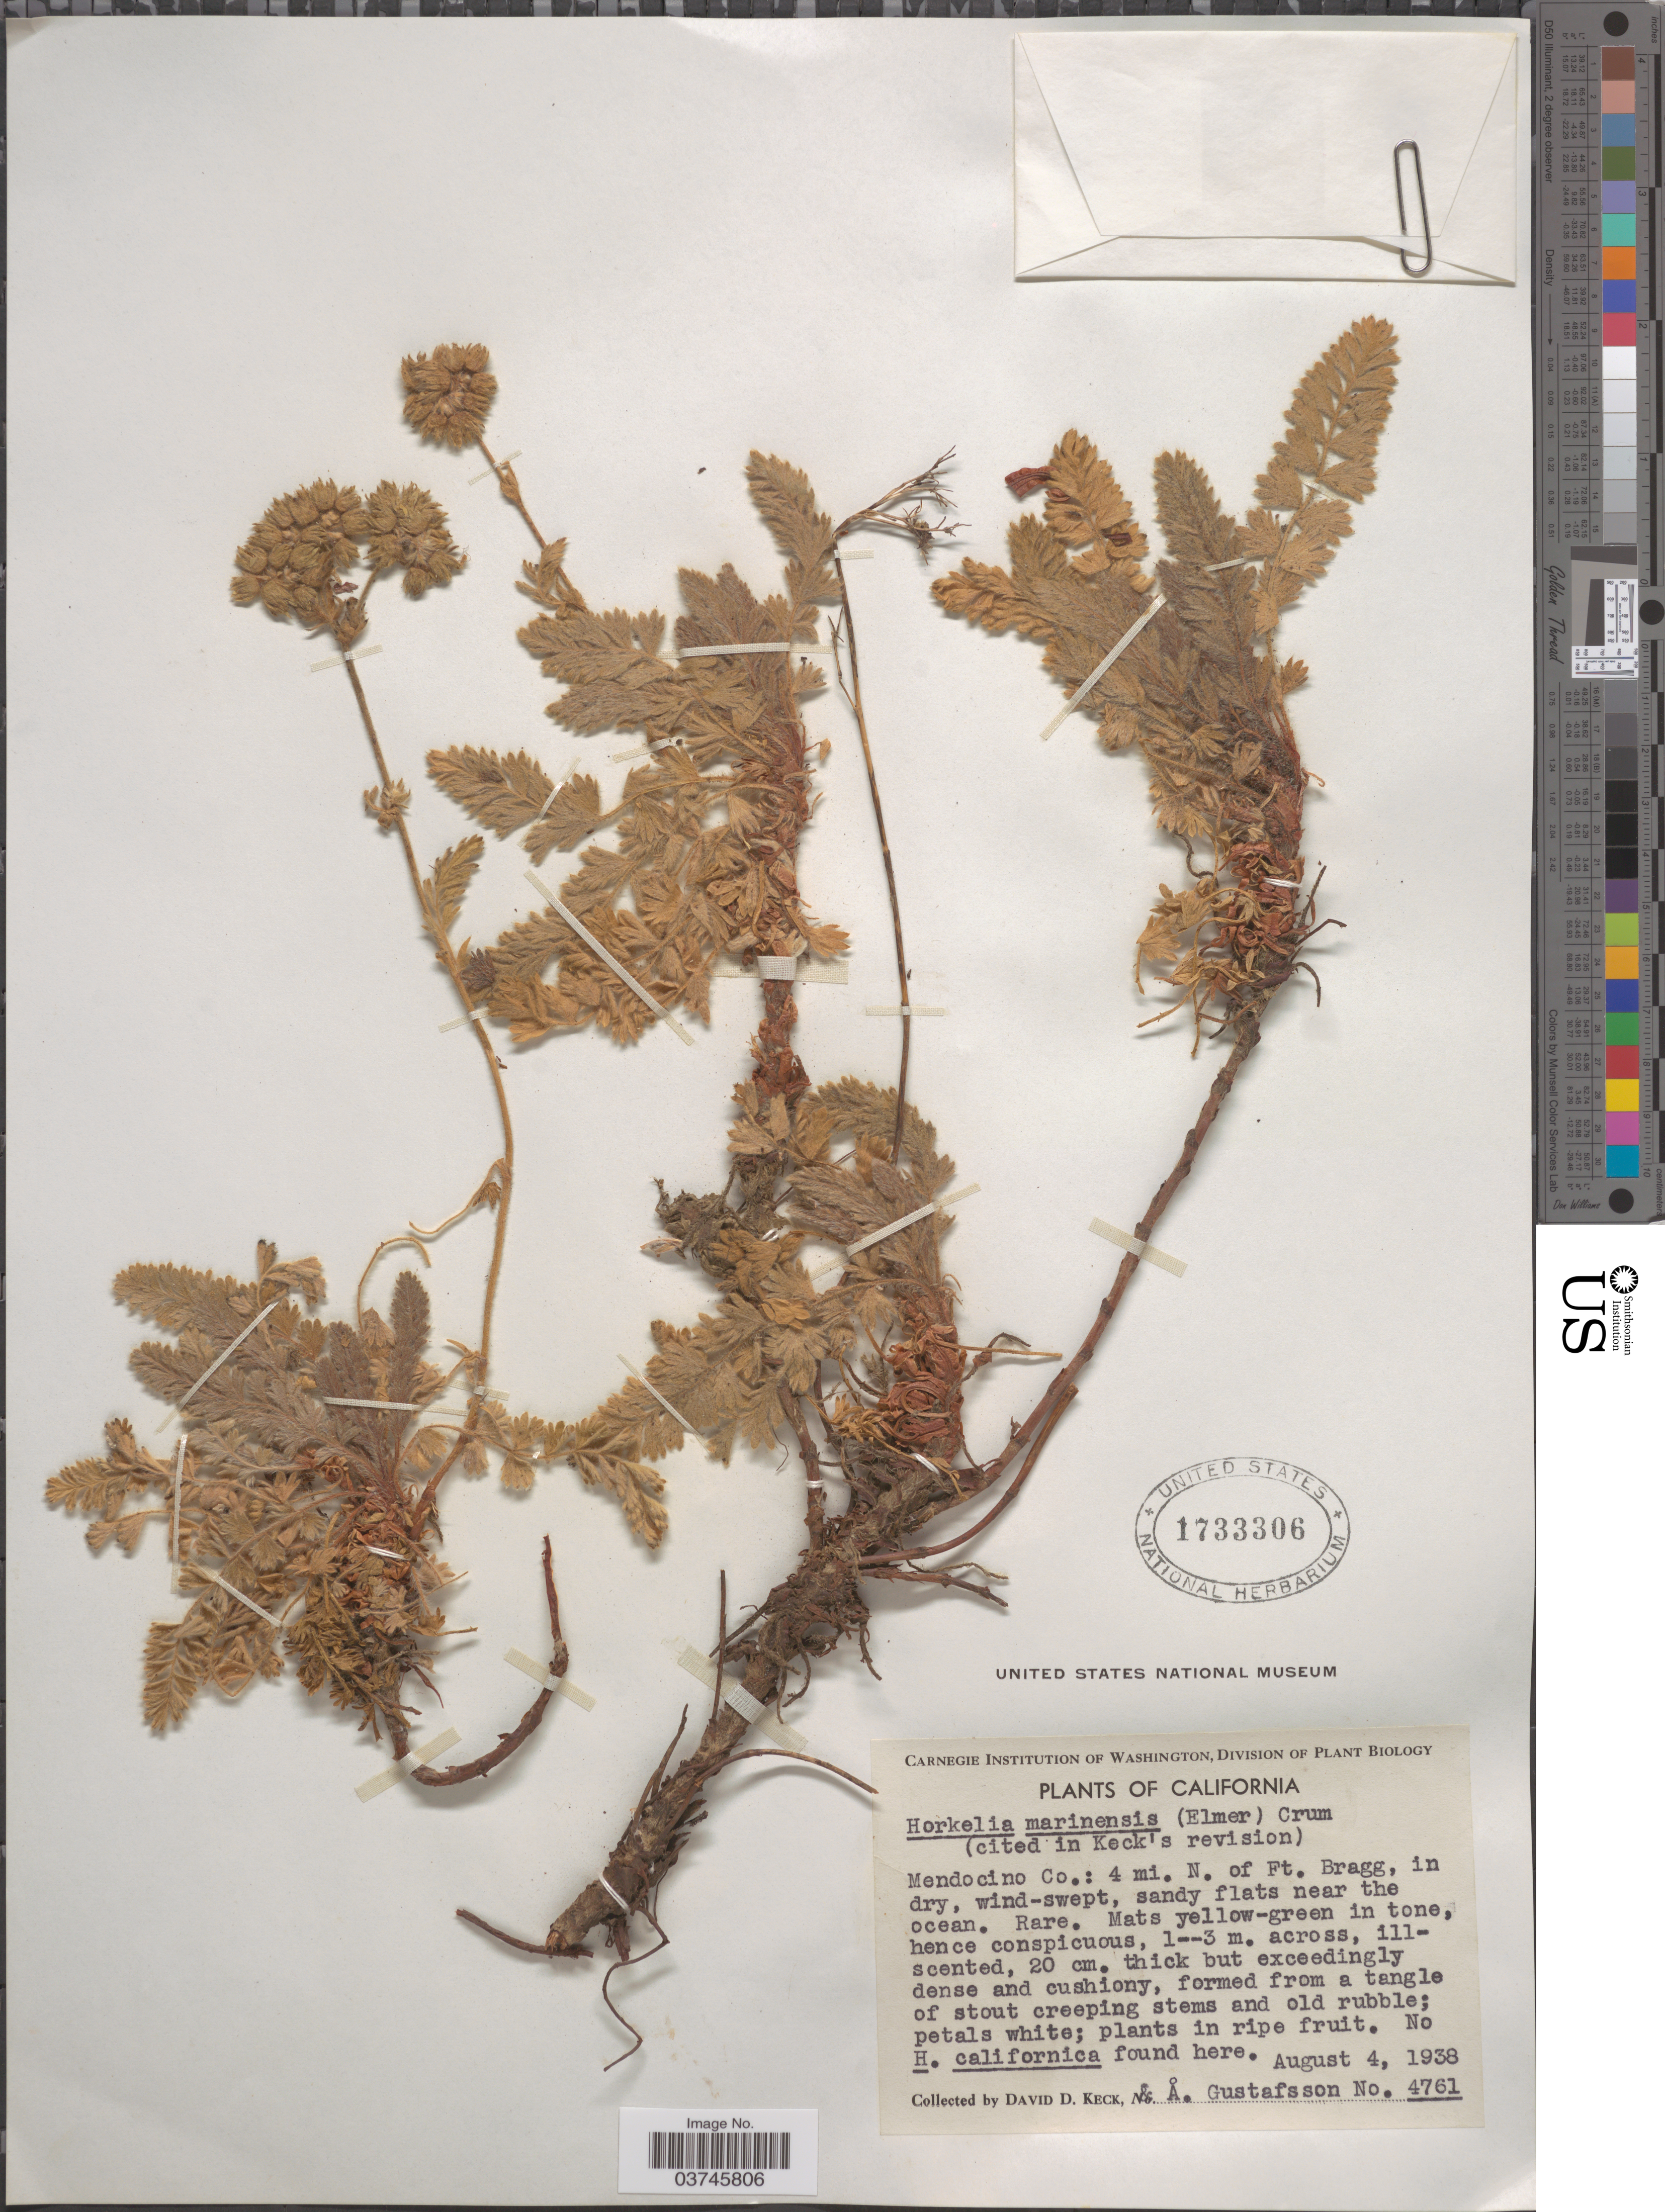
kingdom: Plantae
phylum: Tracheophyta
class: Magnoliopsida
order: Rosales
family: Rosaceae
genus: Potentilla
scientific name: Potentilla marinensis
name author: (Elmer) J.T. Howell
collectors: D. D. Keck & A. Gustafsson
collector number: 4761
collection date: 1938-08-04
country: United States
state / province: California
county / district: Mendocino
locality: Mendocino Co.: 4 mi. N. of Ft. Bragg.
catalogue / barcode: US 1733306